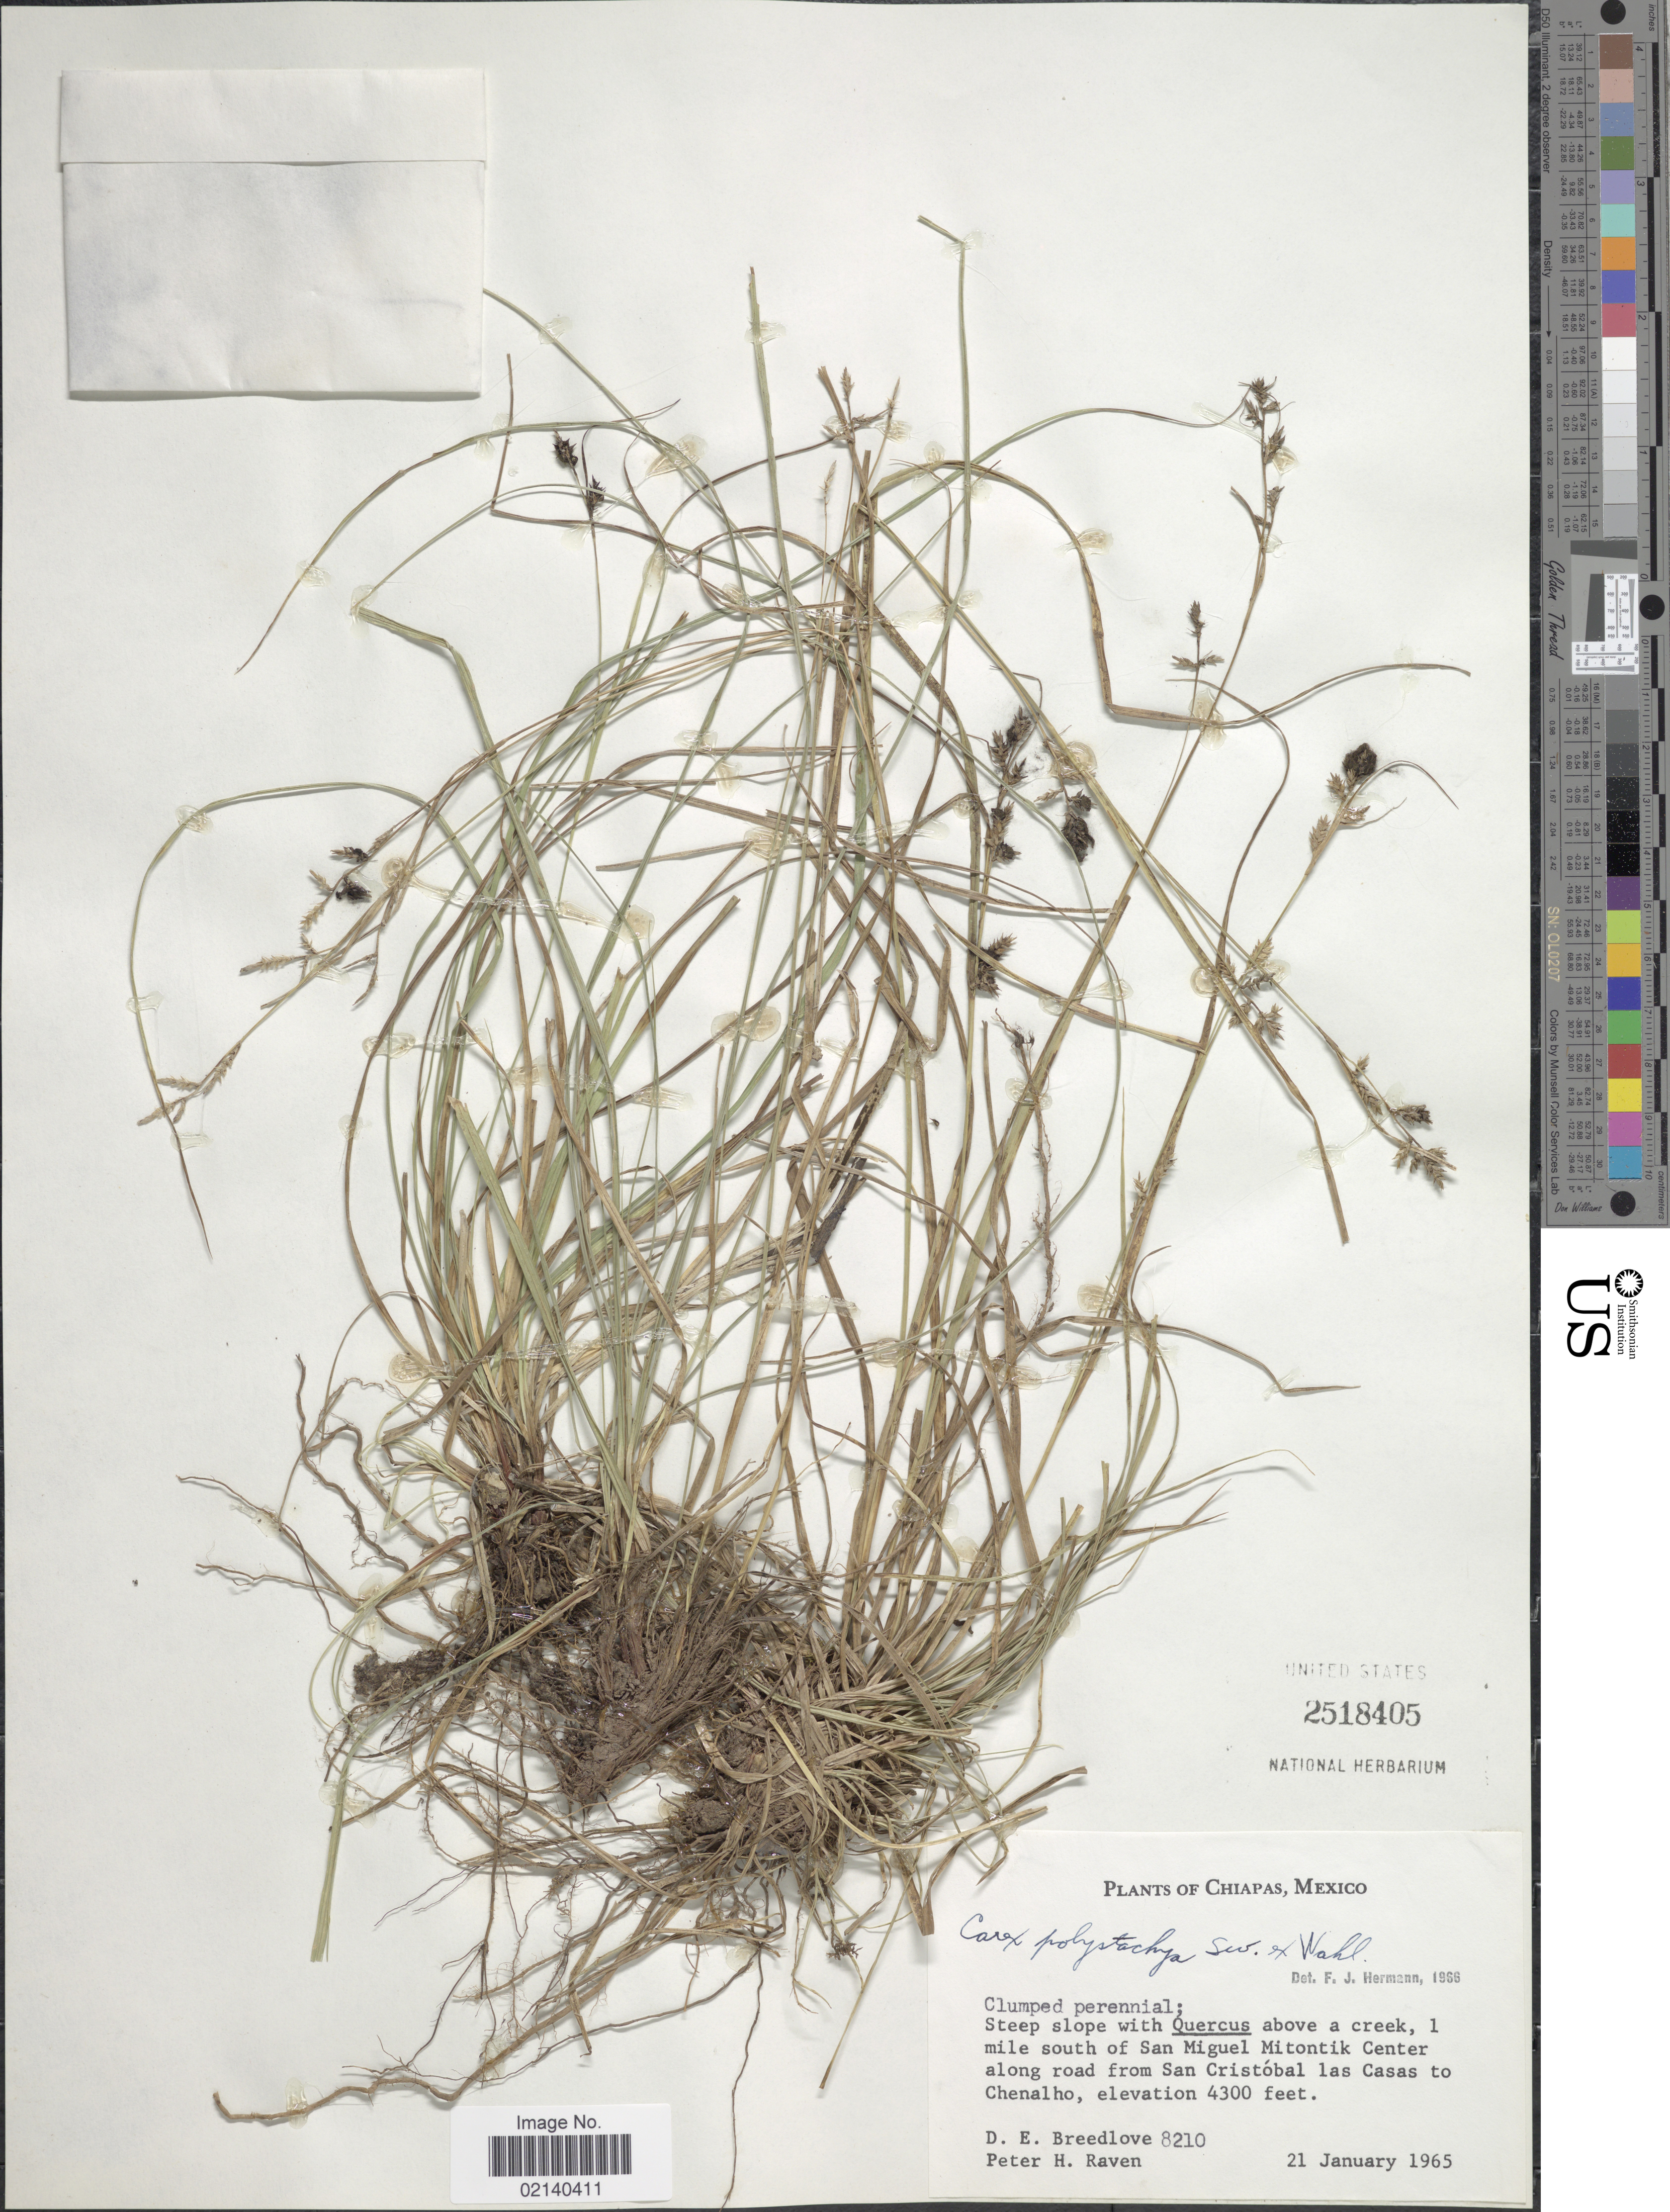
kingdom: Plantae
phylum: Tracheophyta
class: Liliopsida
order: Poales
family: Cyperaceae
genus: Carex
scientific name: Carex polystachya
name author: Sw. ex Wahlenb.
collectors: D. E. Breedlove & P. Raven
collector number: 8210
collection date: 1965-01-21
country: Mexico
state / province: Chiapas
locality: Steep slope above a creek, 1 mile south of San Miguel Mitontik Center along road from San Cristobal las Casas to Chenalho.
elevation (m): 1311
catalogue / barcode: US 2518405